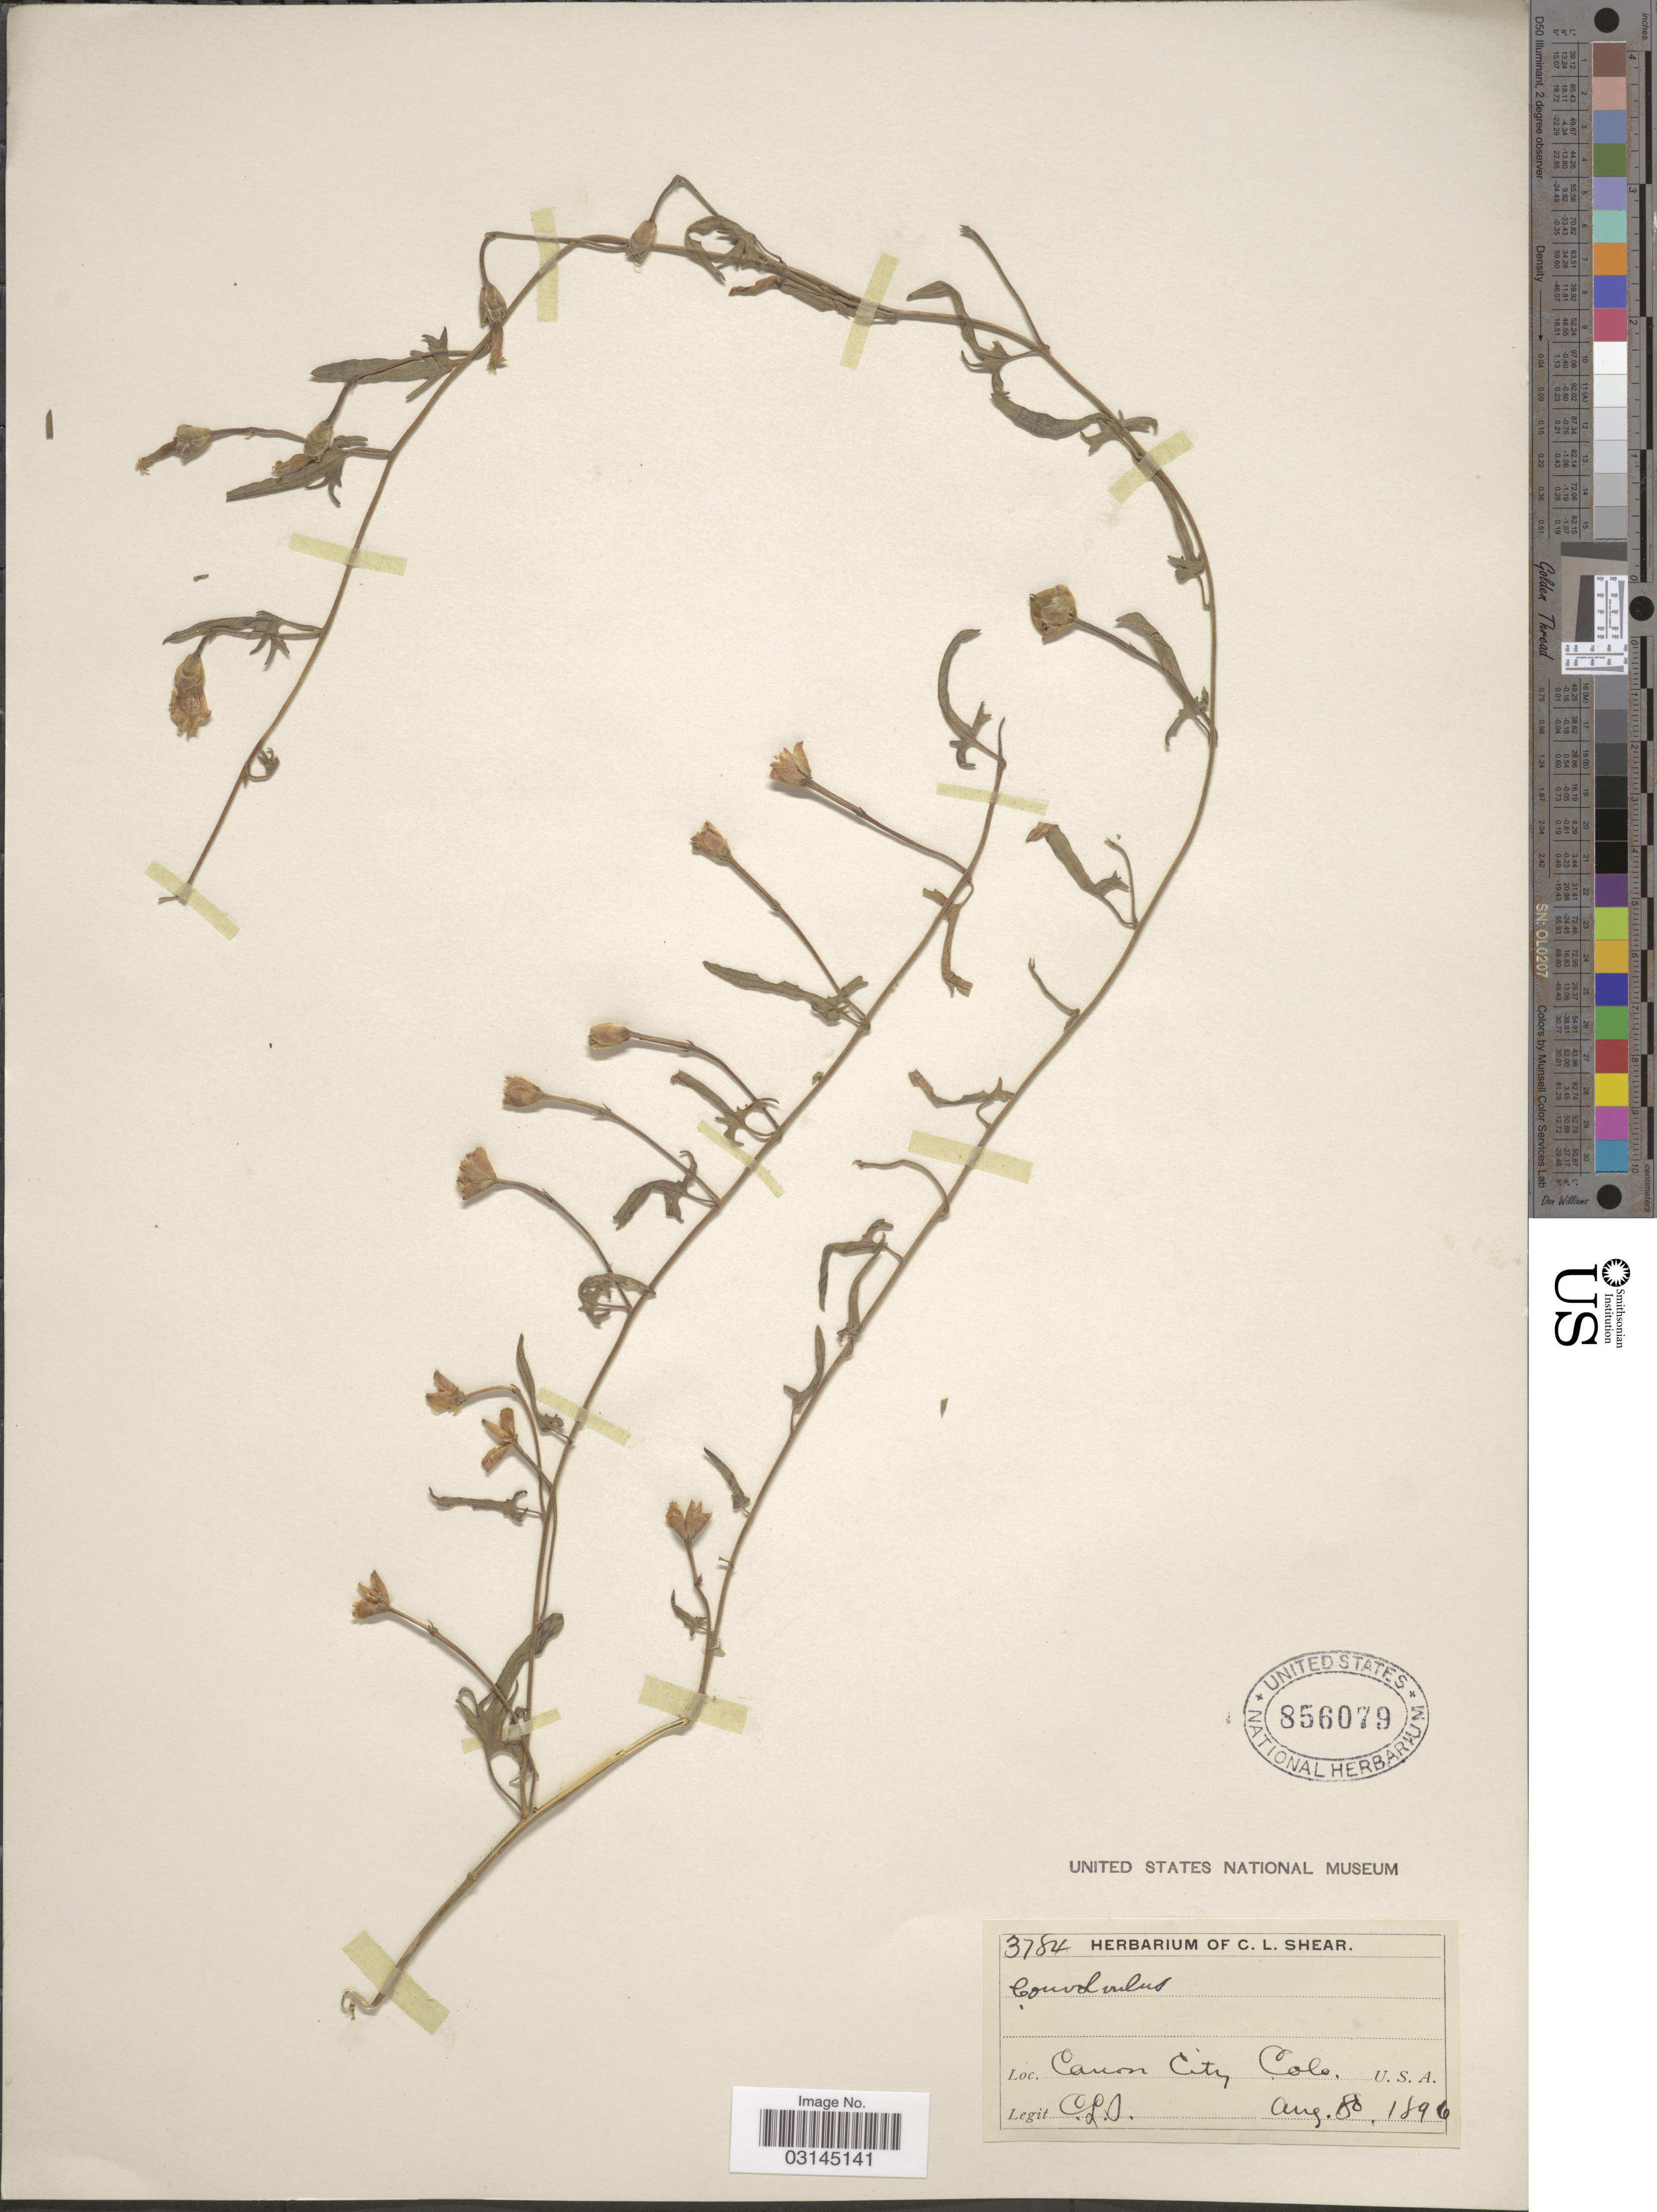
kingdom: Plantae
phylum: Tracheophyta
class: Magnoliopsida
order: Solanales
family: Convolvulaceae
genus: Convolvulus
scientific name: Convolvulus incanus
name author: Vahl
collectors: C. L. Shear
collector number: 3784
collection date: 1896-08-08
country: United States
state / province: Colorado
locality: Canon City, Colo. U. S. A.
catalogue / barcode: US 856079